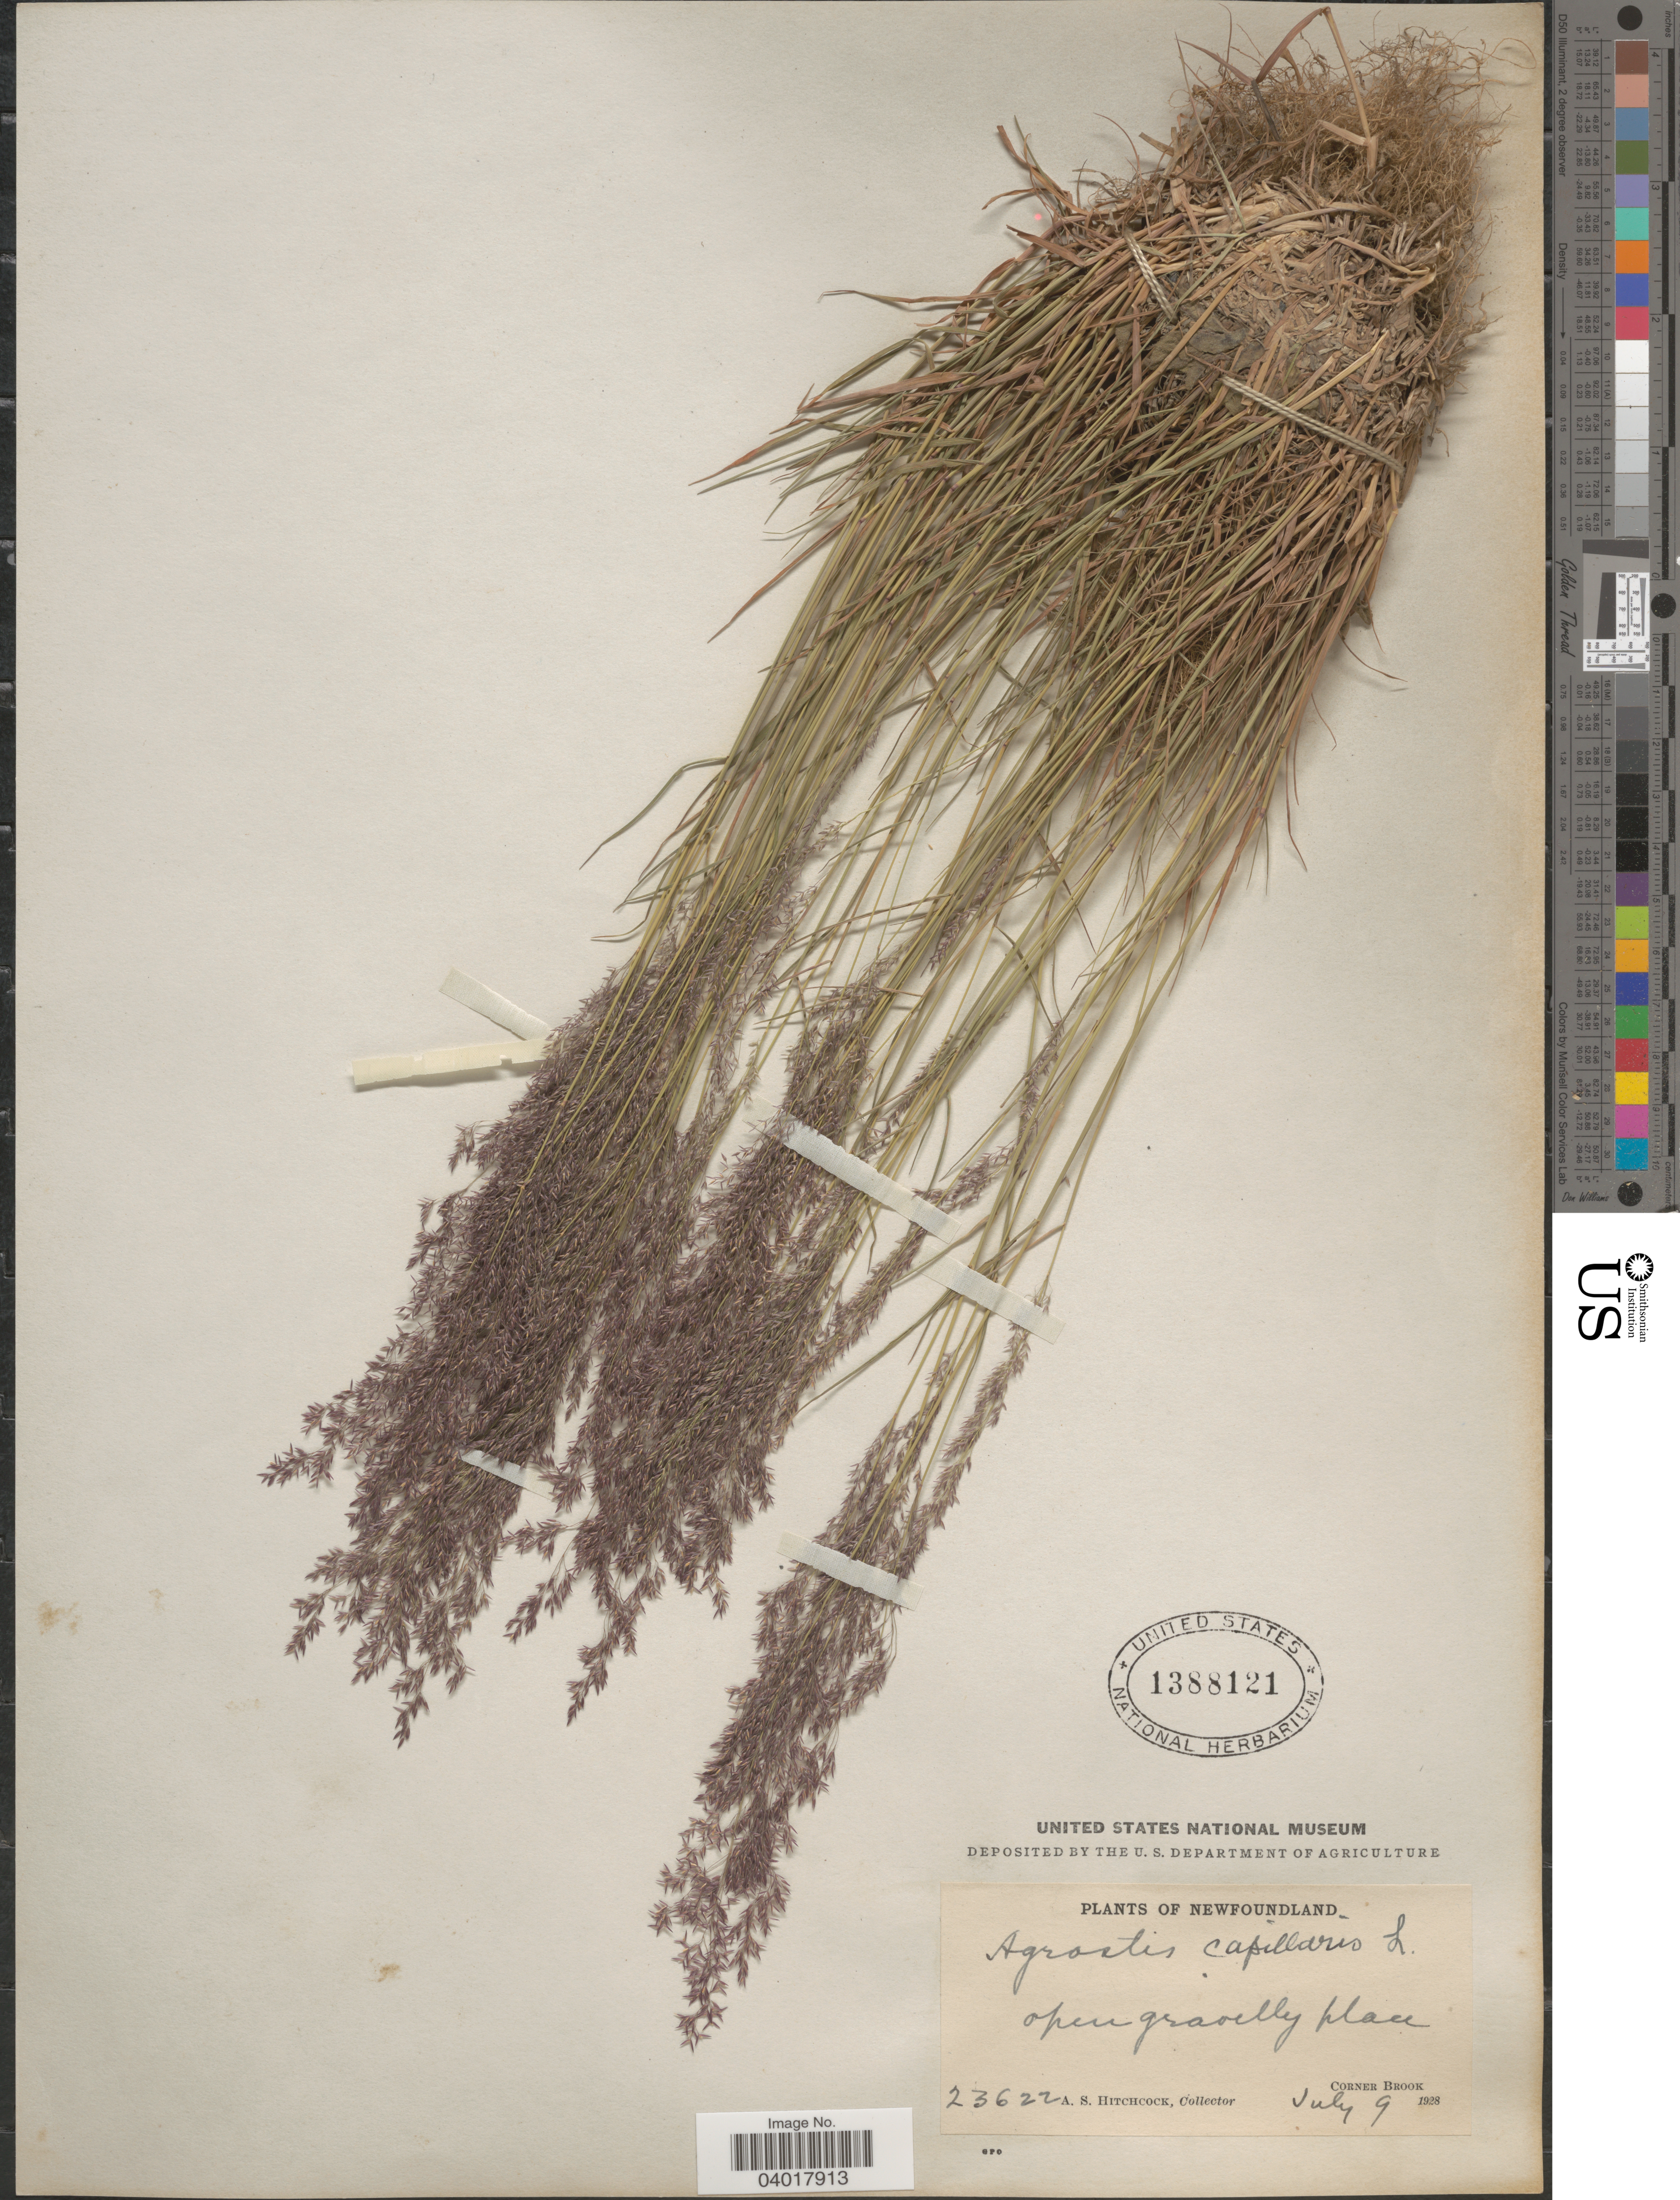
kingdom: Plantae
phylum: Tracheophyta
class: Liliopsida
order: Poales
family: Poaceae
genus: Agrostis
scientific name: Agrostis capillaris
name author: L.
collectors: A. S. Hitchcock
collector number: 23622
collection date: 1928-07-09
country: Canada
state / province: Newfoundland and Labrador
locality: Corner Brook.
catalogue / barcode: US 1388121